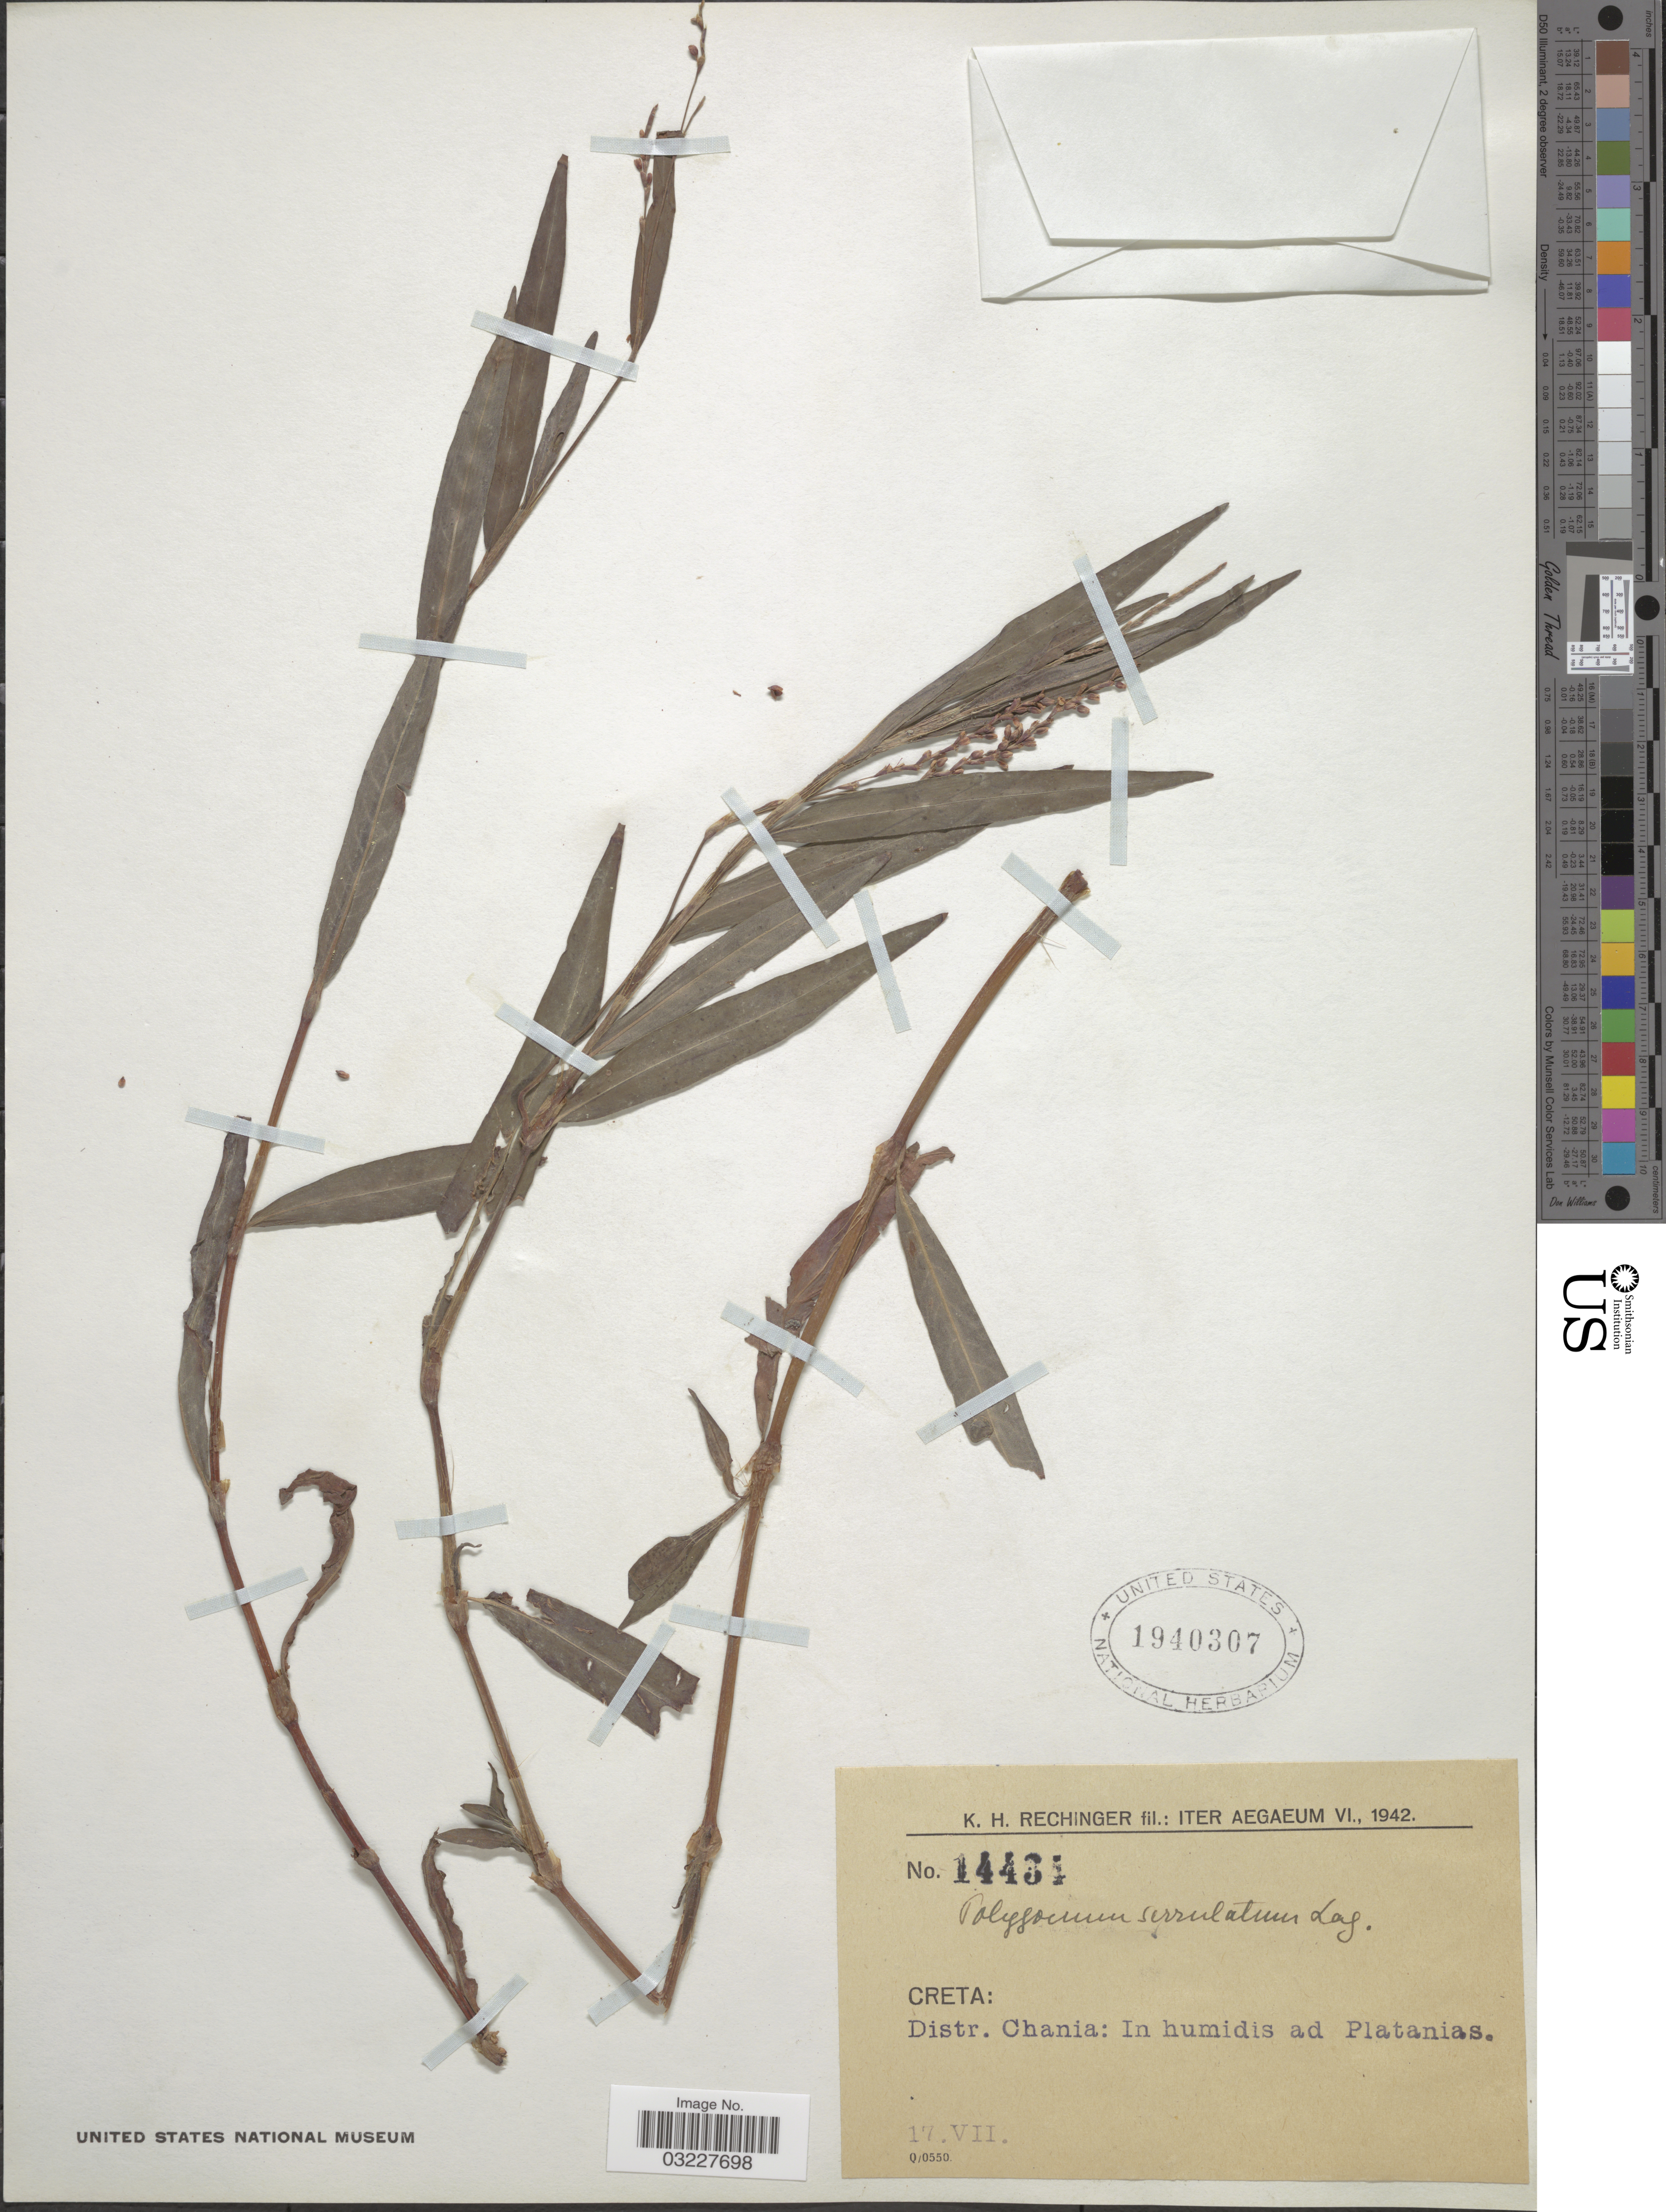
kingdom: Plantae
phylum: Tracheophyta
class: Magnoliopsida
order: Caryophyllales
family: Polygonaceae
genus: Polygonum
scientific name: Polygonum serrulatum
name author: Lag.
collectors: K. Rechinger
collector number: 14434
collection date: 1942-07-17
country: Greece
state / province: Crete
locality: Aegaeum. Creta: Distr. Chania: In humidis ad Platanias.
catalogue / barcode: US 1940307